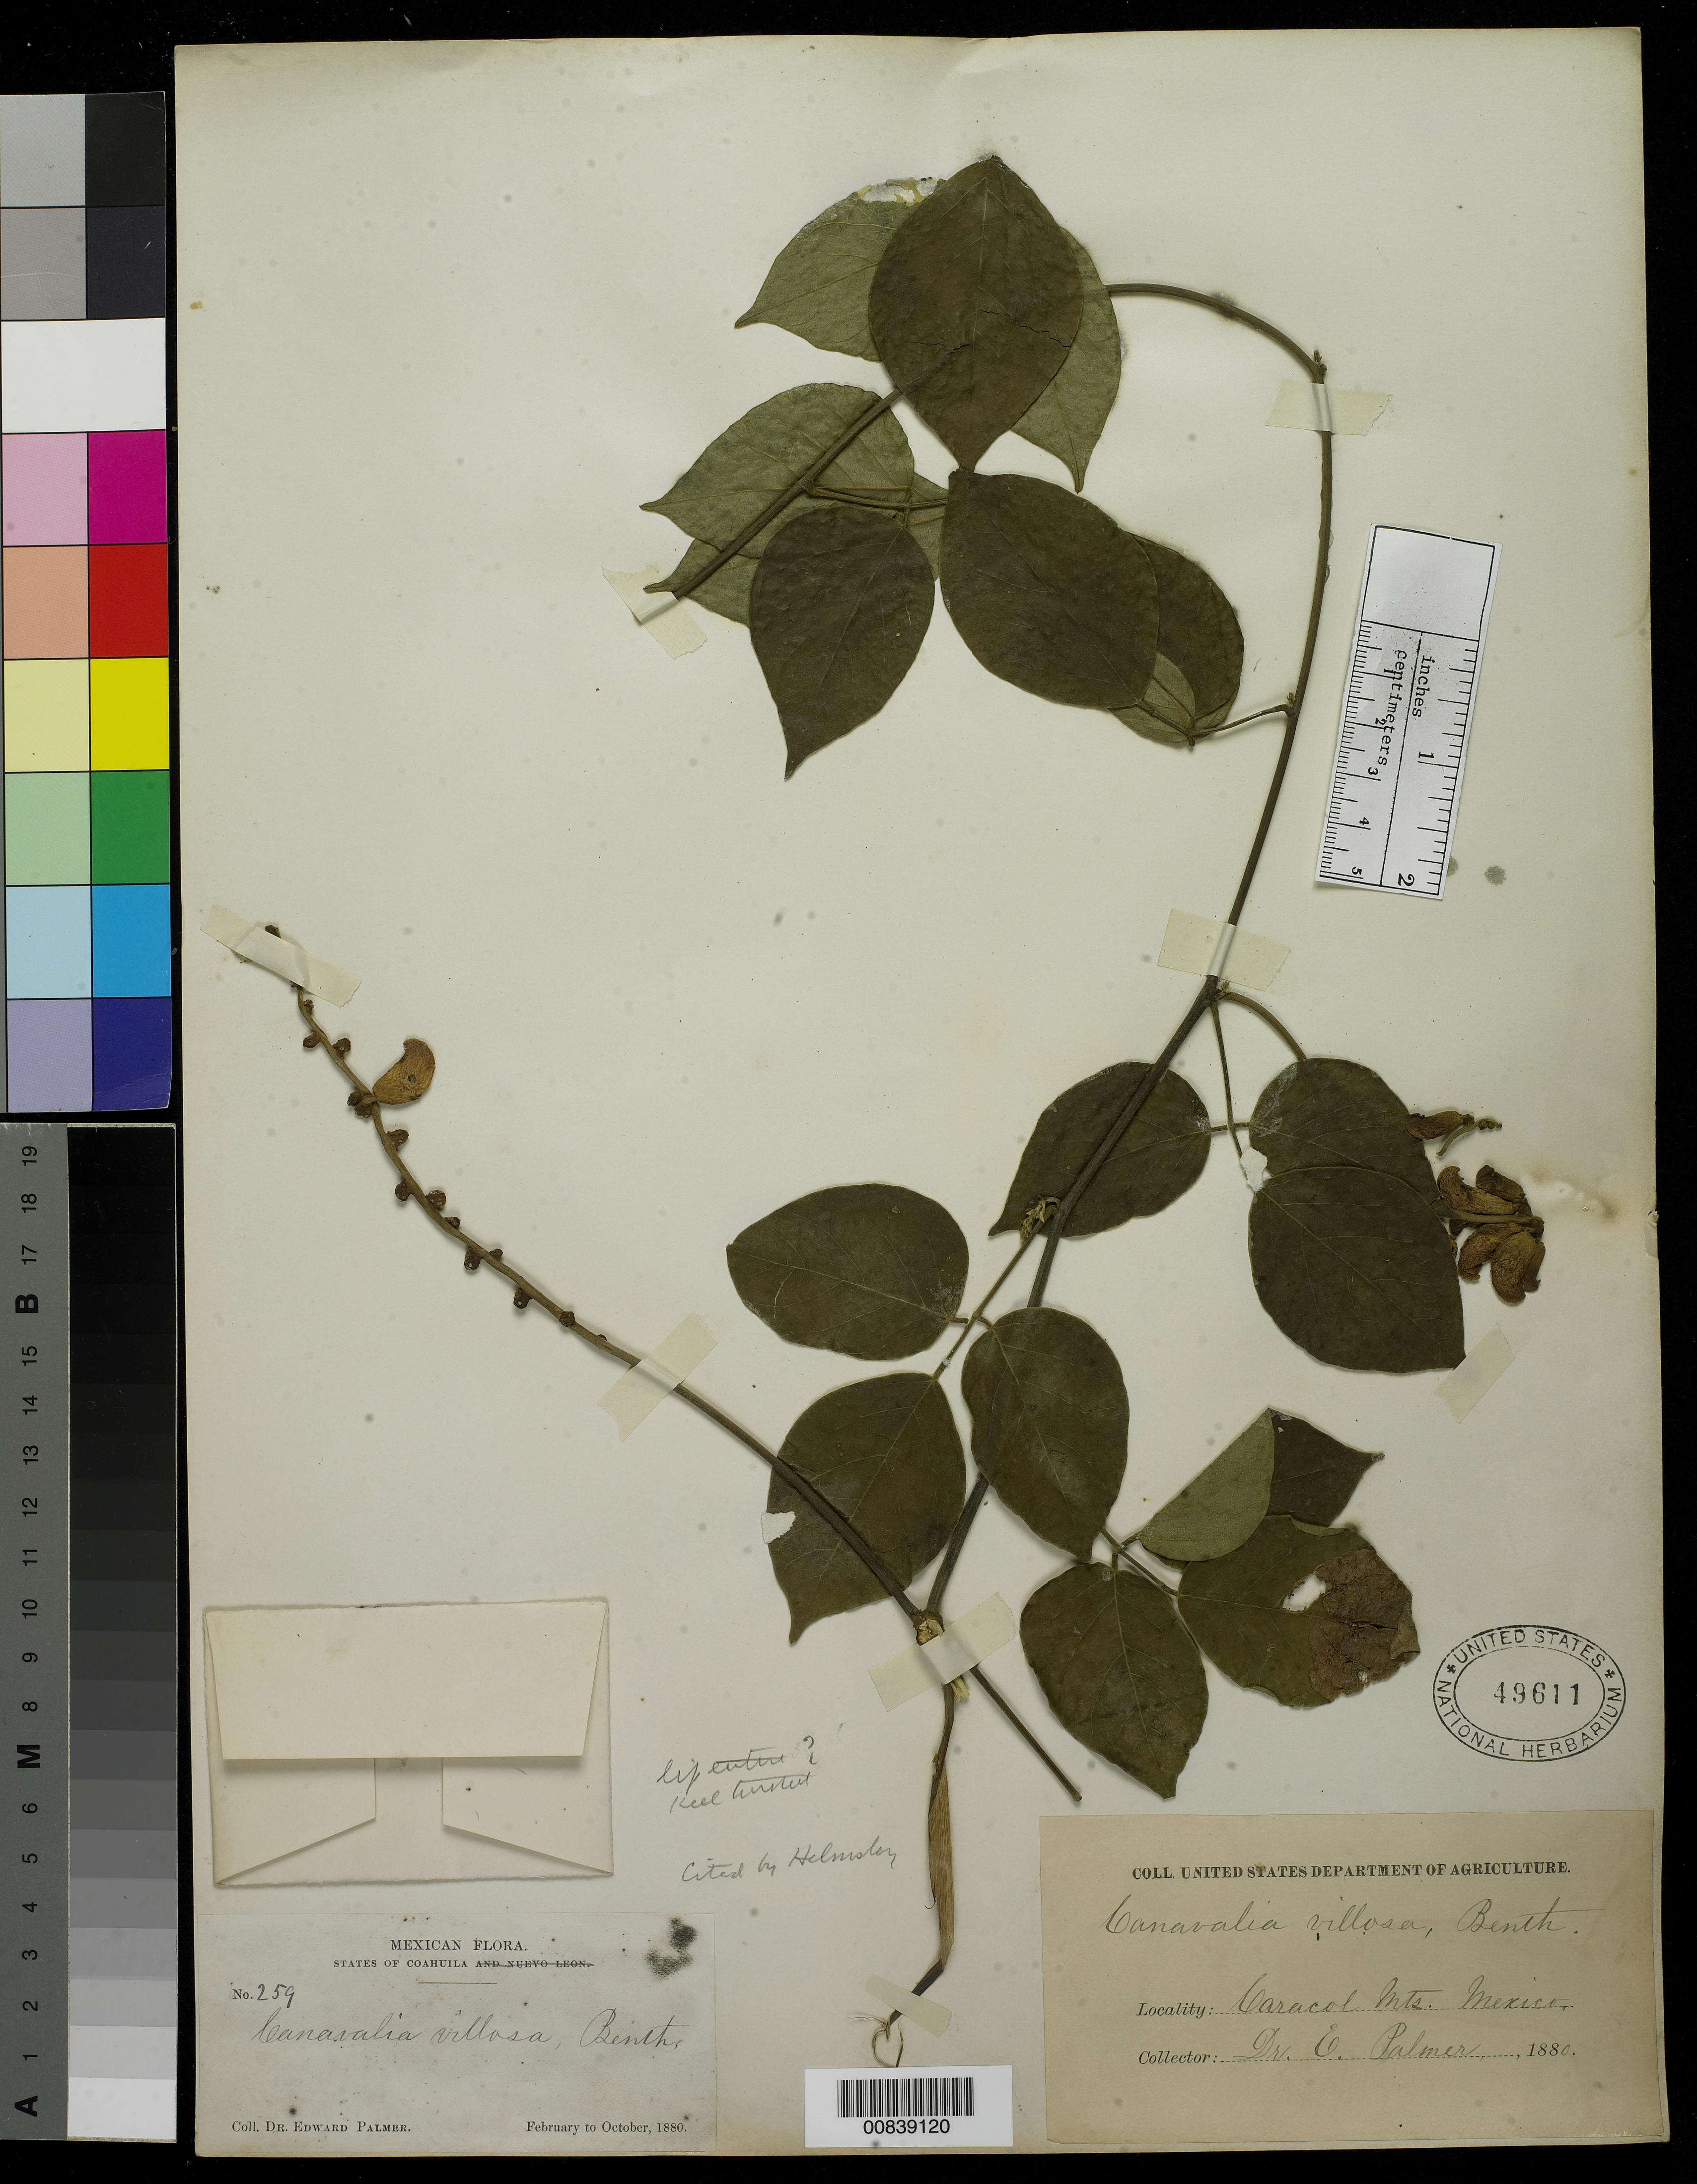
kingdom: Plantae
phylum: Tracheophyta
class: Magnoliopsida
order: Fabales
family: Fabaceae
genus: Canavalia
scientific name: Canavalia villosa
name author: Benth.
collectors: E. Palmer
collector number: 259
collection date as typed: Feb 1880 to -- Oct 1880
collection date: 1880-02/1880-10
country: Mexico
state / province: Coahuila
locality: Caracol Mts., Coahuila.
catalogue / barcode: US 49611